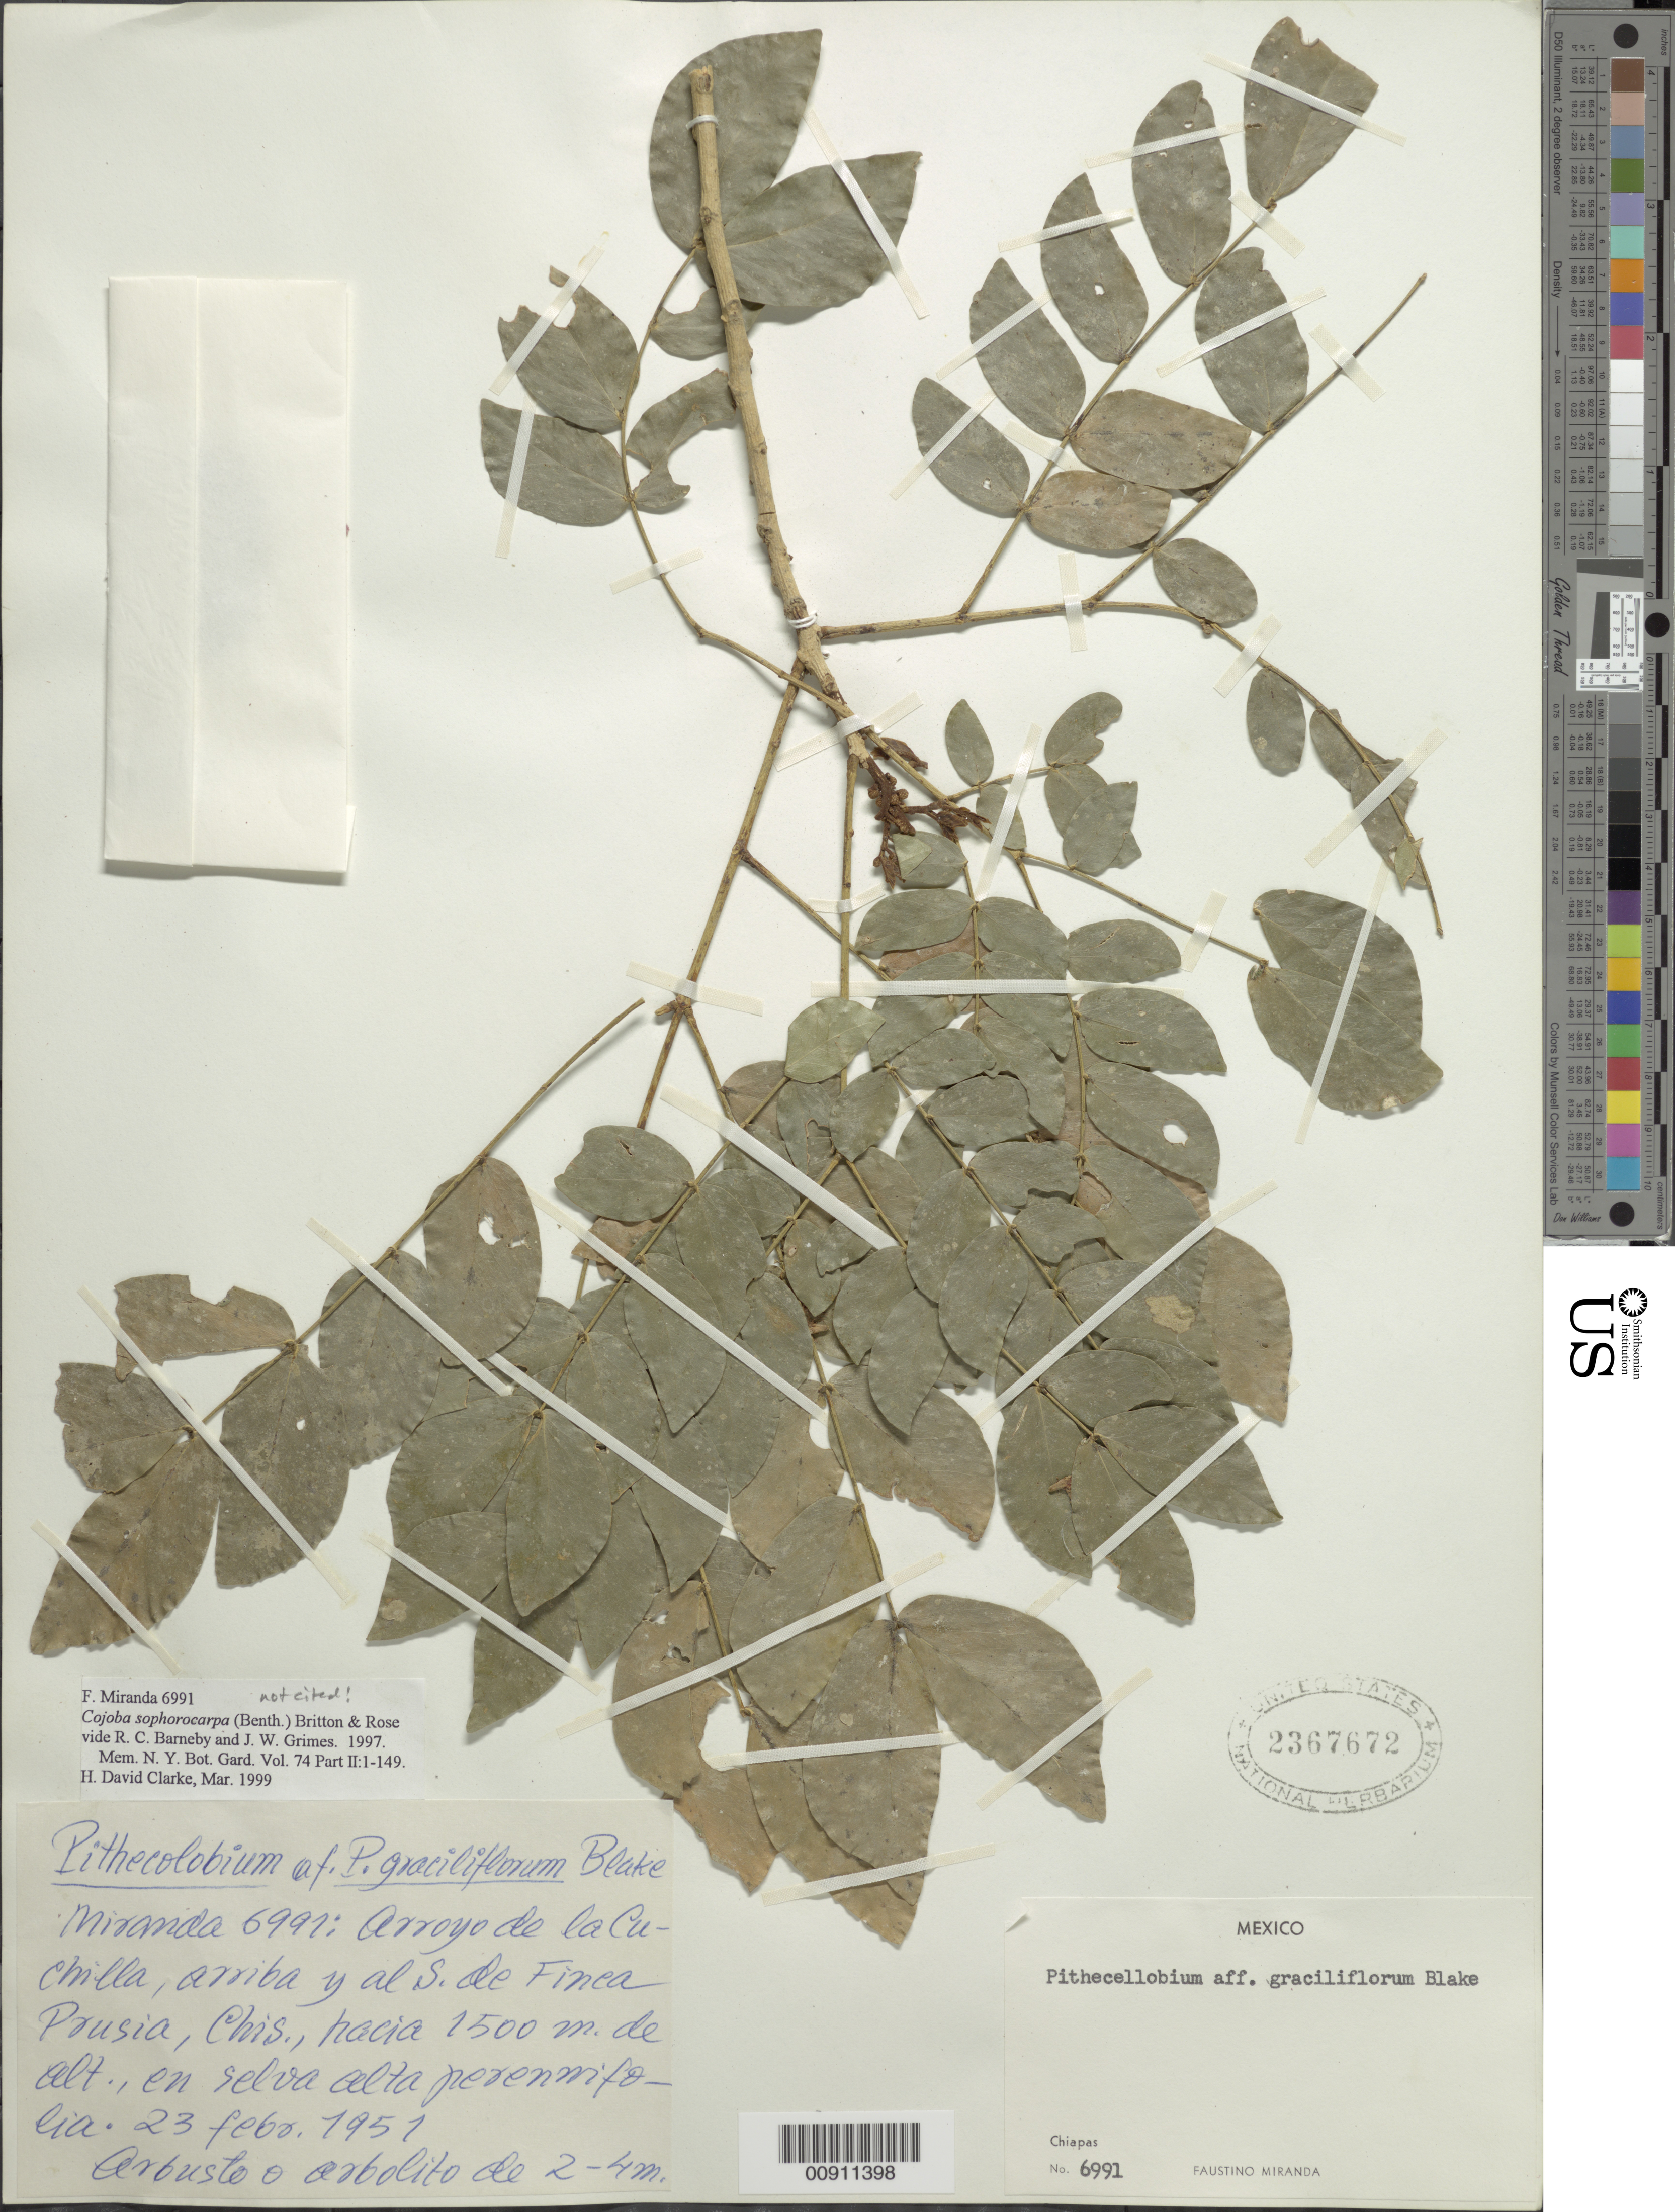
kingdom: Plantae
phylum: Tracheophyta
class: Magnoliopsida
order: Fabales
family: Fabaceae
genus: Cojoba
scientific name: Cojoba sophorocarpa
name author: (Benth.) Britton & Rose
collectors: Miranda G., F.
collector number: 6991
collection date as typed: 23 Feb 1951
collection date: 1951-02-23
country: Mexico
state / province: Chiapas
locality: Arroyo de la Cuchilla, arriba y al S. de Finca Prusia, Chiapas.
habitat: En selva alta perennifolia.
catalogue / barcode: US 2367672